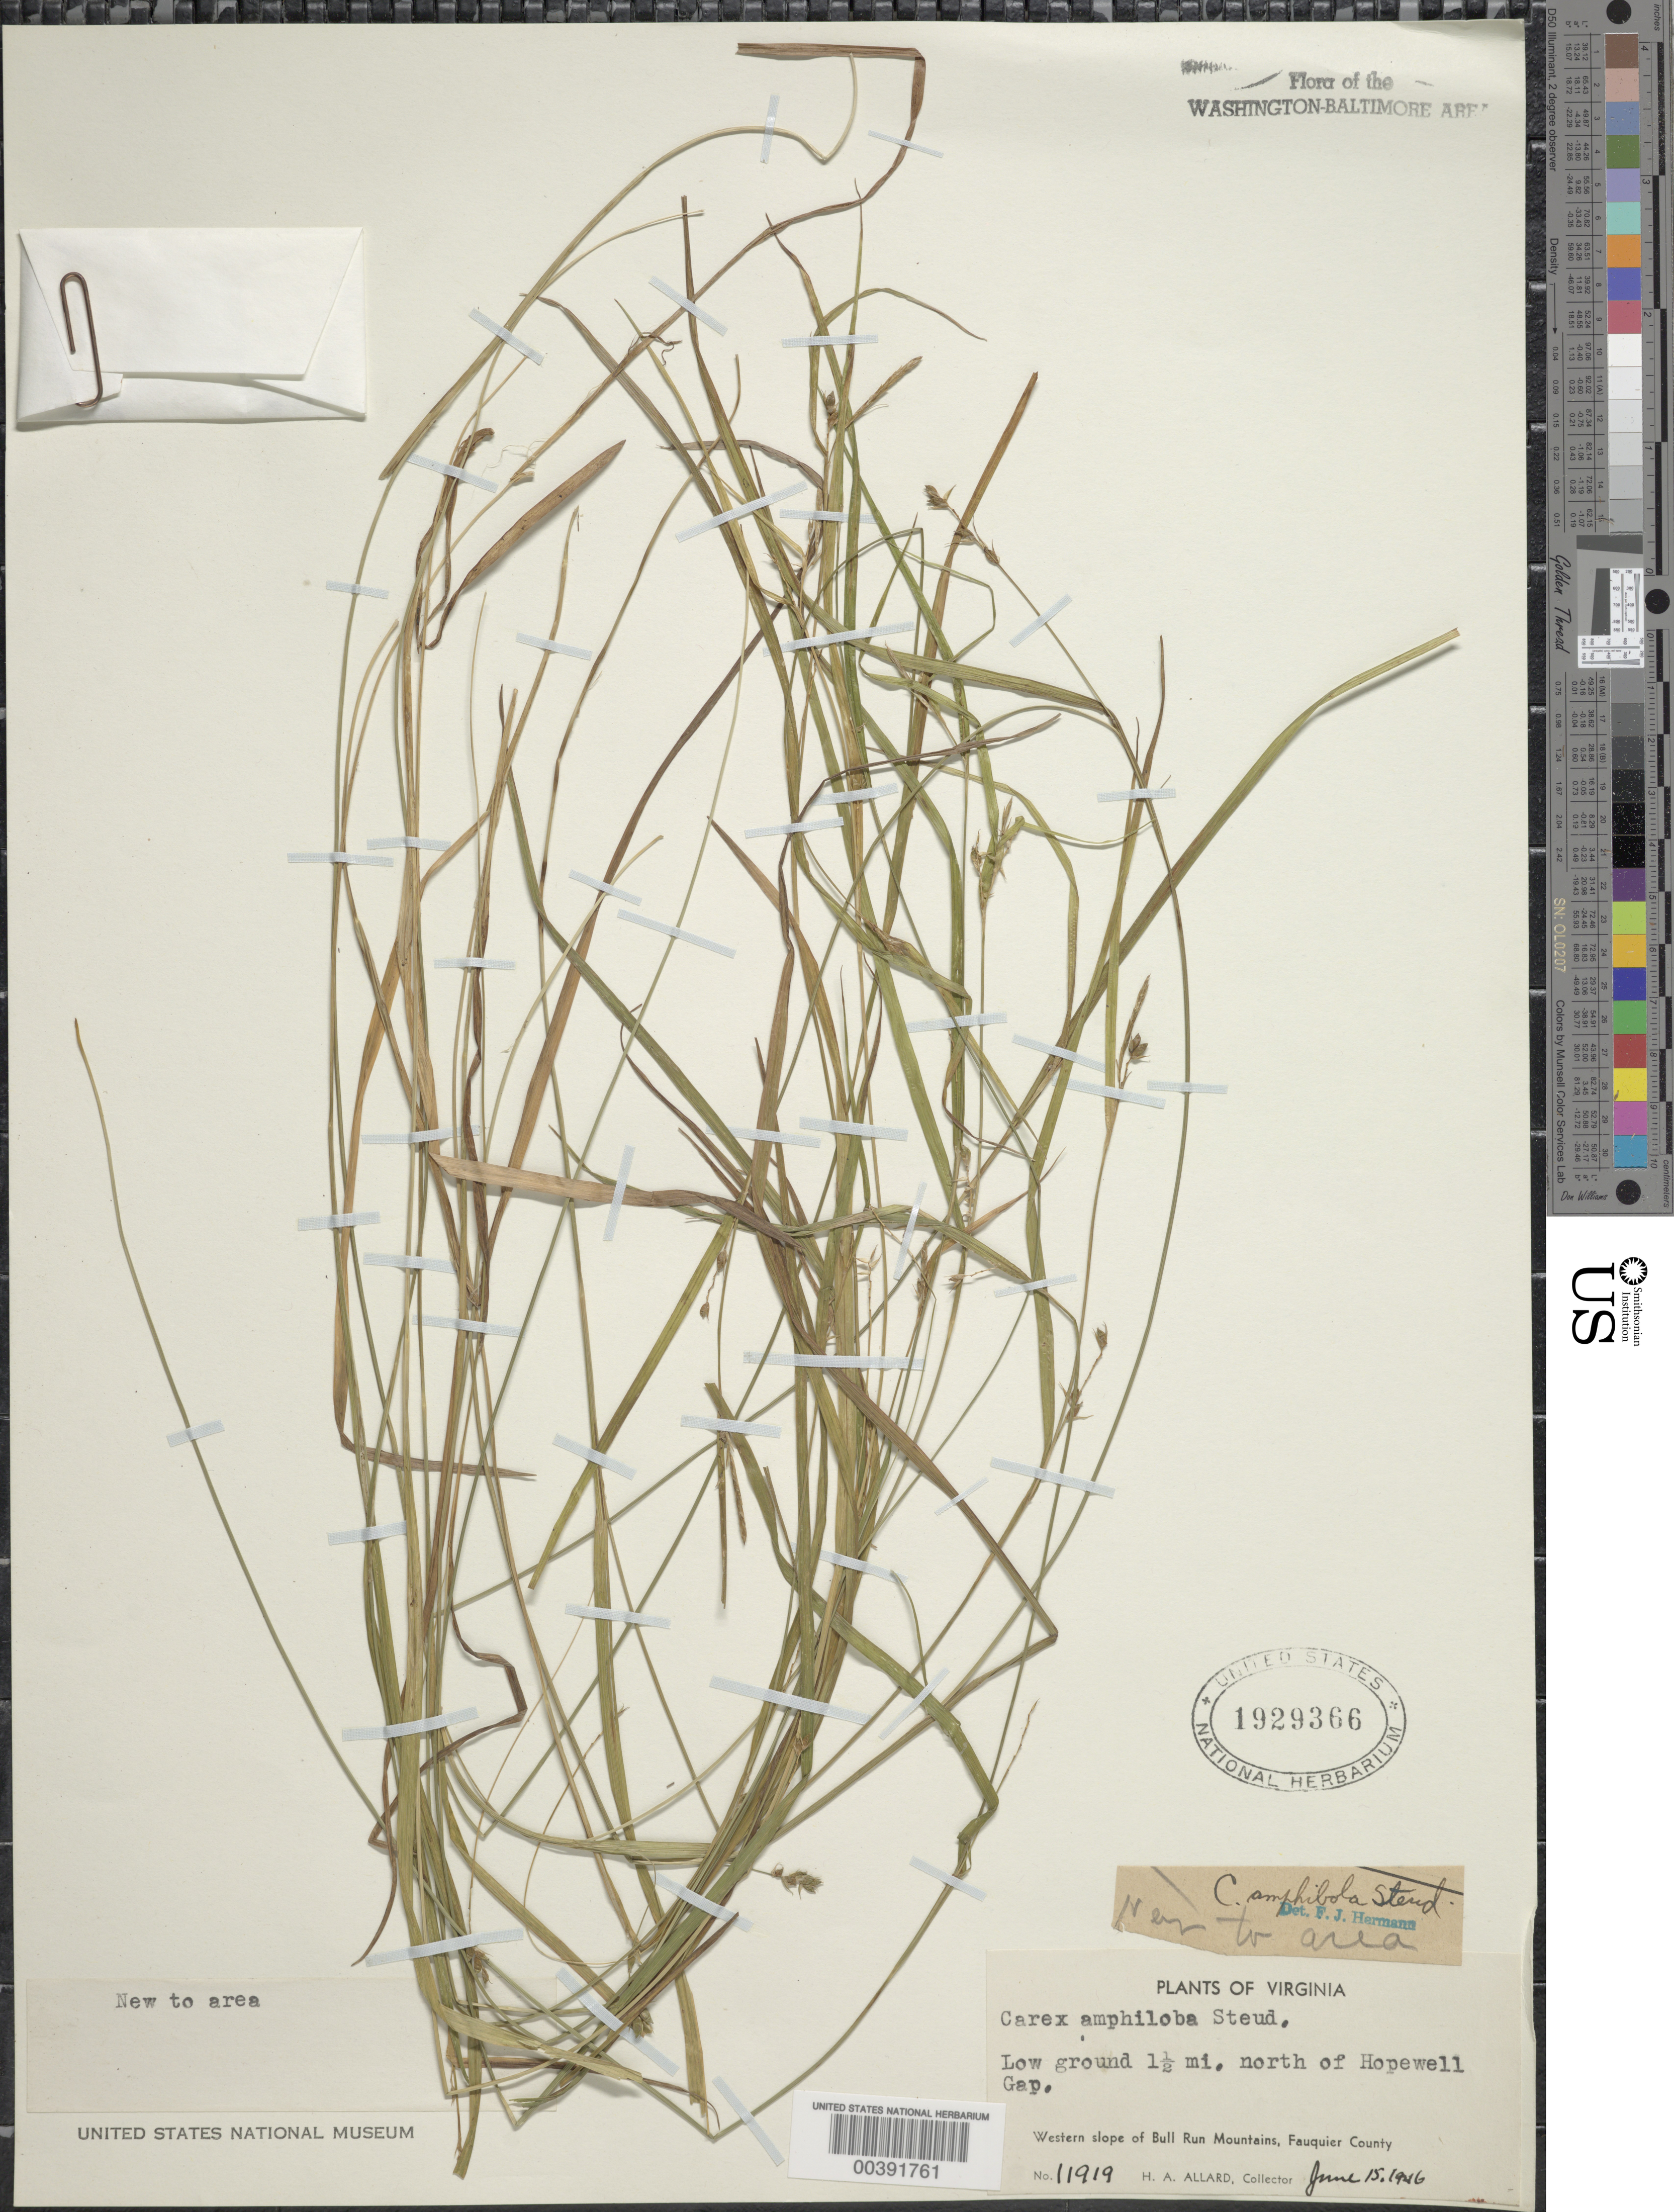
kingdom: Plantae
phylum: Tracheophyta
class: Liliopsida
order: Poales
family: Cyperaceae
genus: Fimbristylis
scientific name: Fimbristylis puberula f. eucycla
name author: Fernald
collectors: H. A. Allard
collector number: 11919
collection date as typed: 15 Jun 1946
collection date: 1946-06-15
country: United States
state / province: Virginia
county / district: Fauquier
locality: North of Hopewell Gap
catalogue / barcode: US 1929366